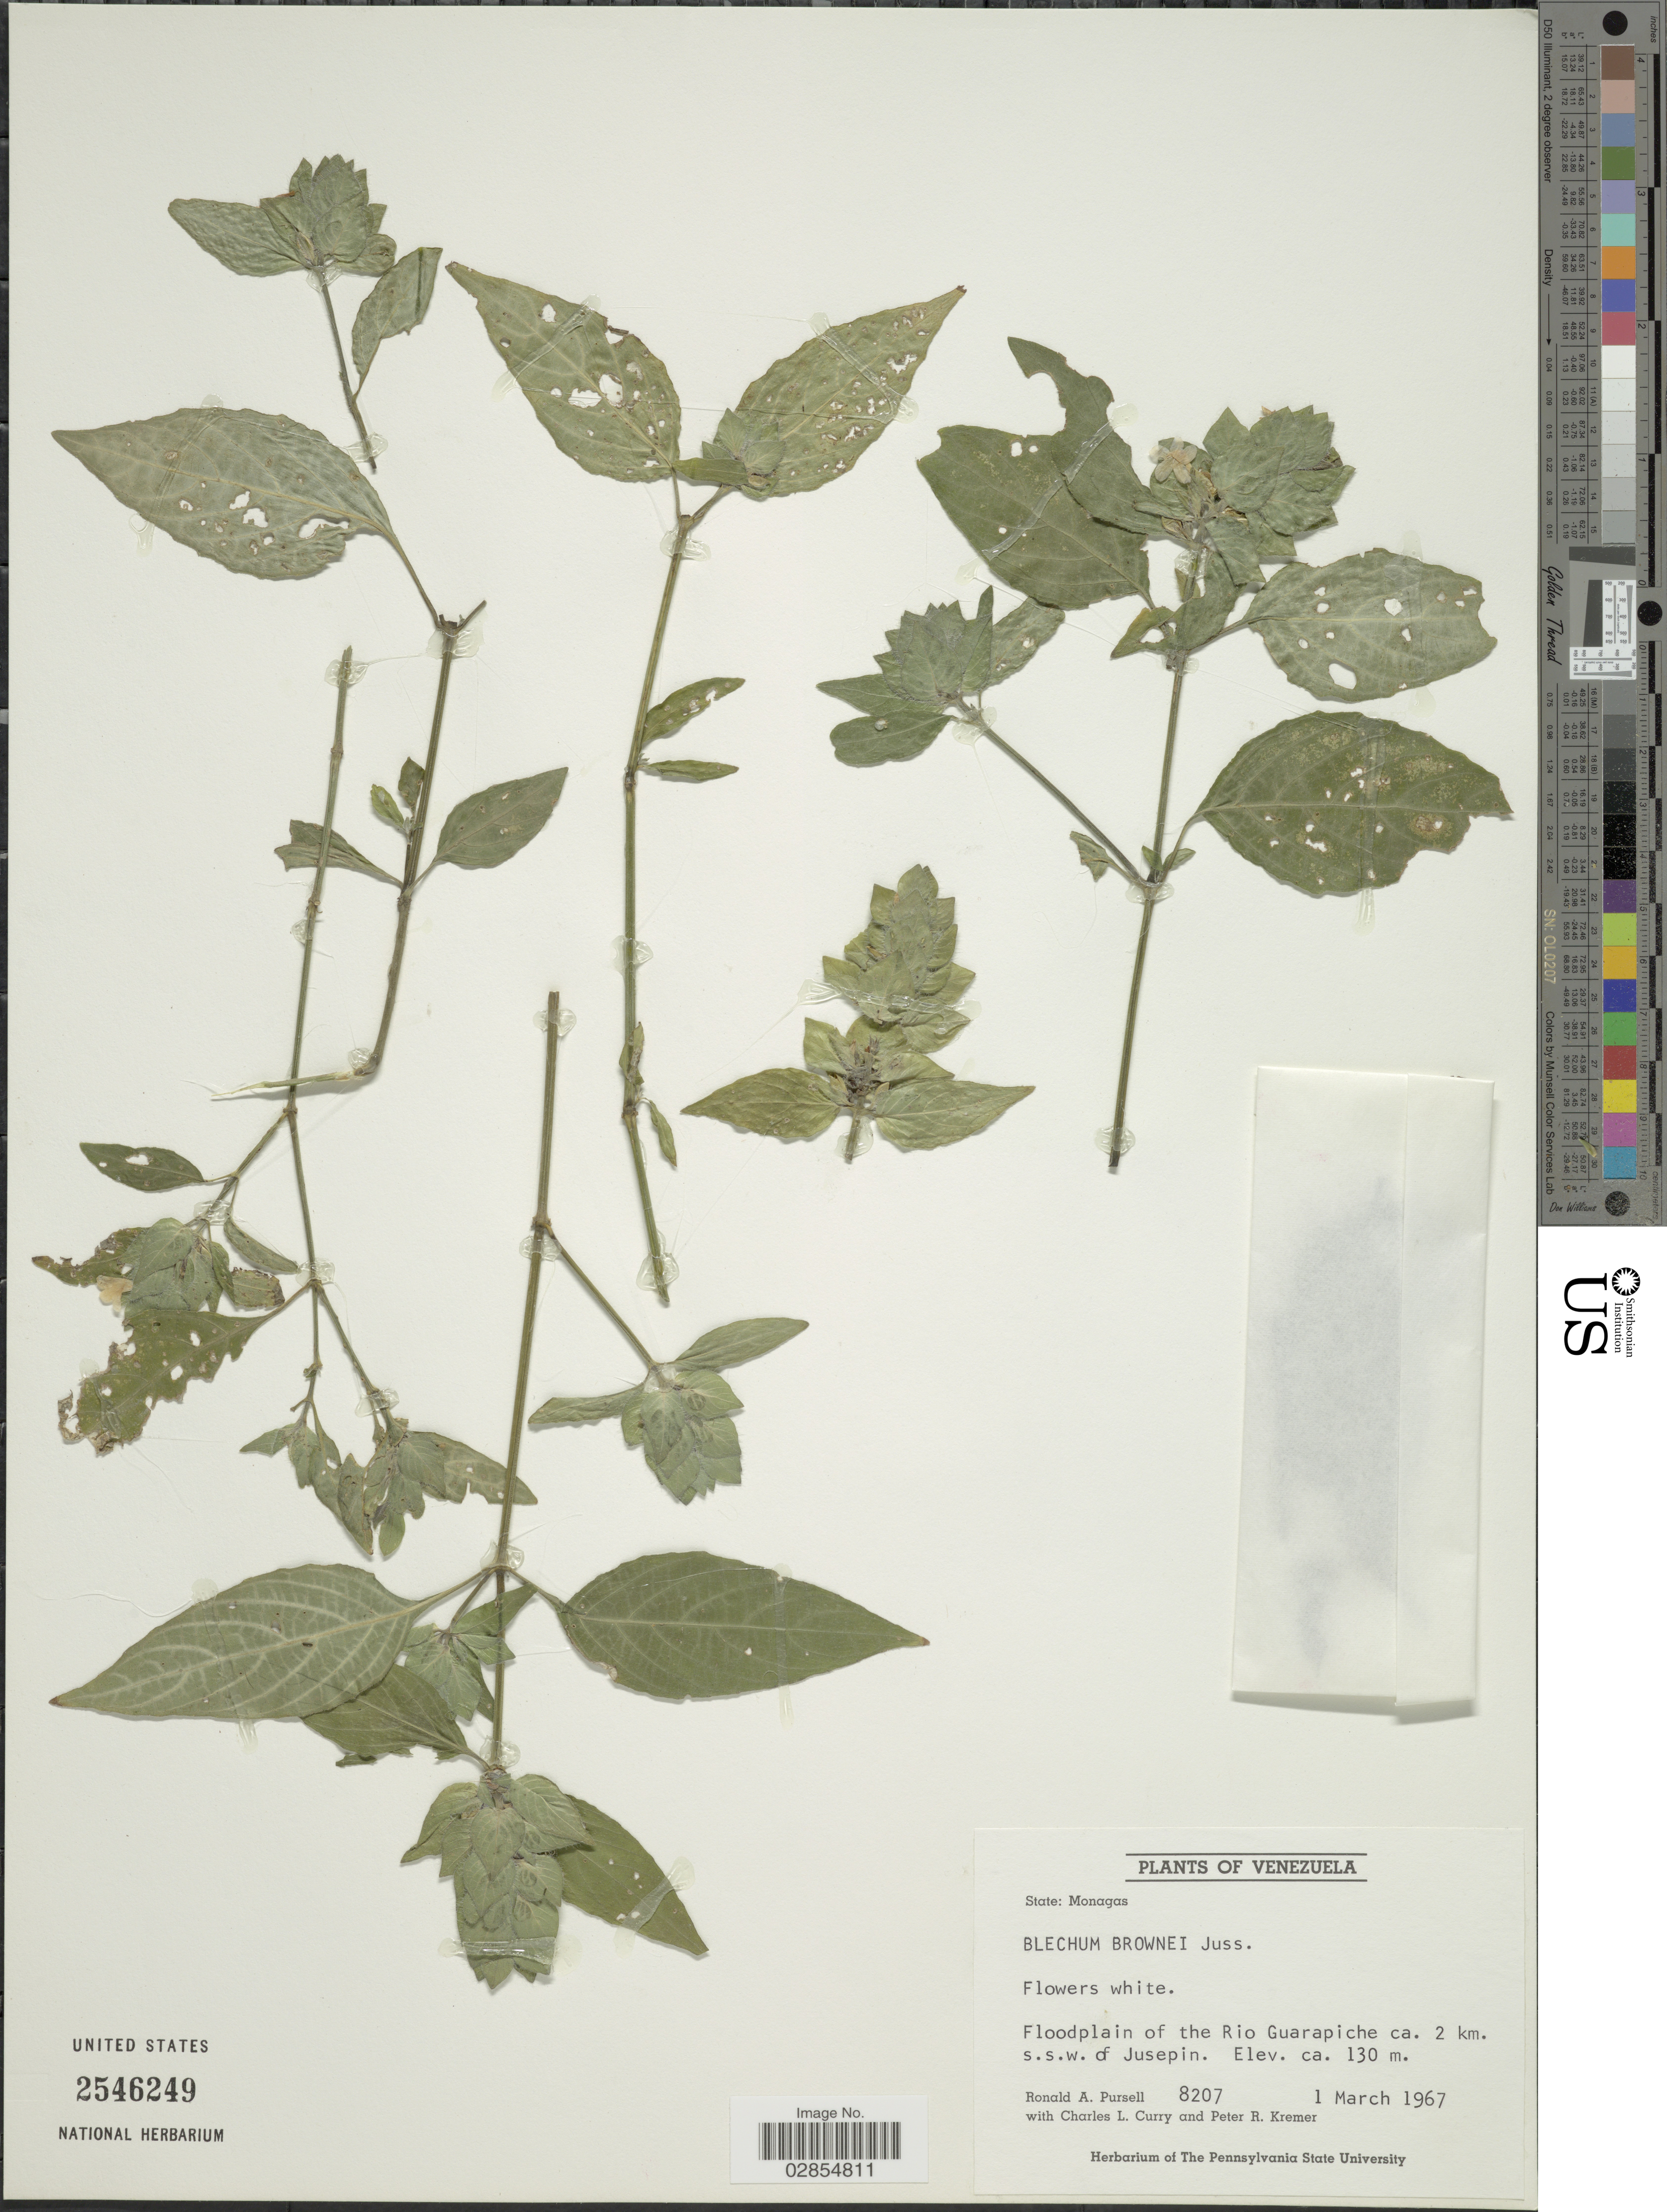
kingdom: Plantae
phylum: Tracheophyta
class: Magnoliopsida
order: Lamiales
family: Acanthaceae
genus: Blechum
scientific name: Blechum pyramidatum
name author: (Lam.) Urb.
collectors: R. A. Pursell, C. L. Curry & P. Kremer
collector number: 8207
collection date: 1967-03-01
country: Venezuela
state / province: Monagas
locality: State: Monagas. Floodplain of the Rio Guarapiche ca. 2 km. s.s.w. of Jusepin.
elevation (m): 130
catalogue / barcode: US 2546249